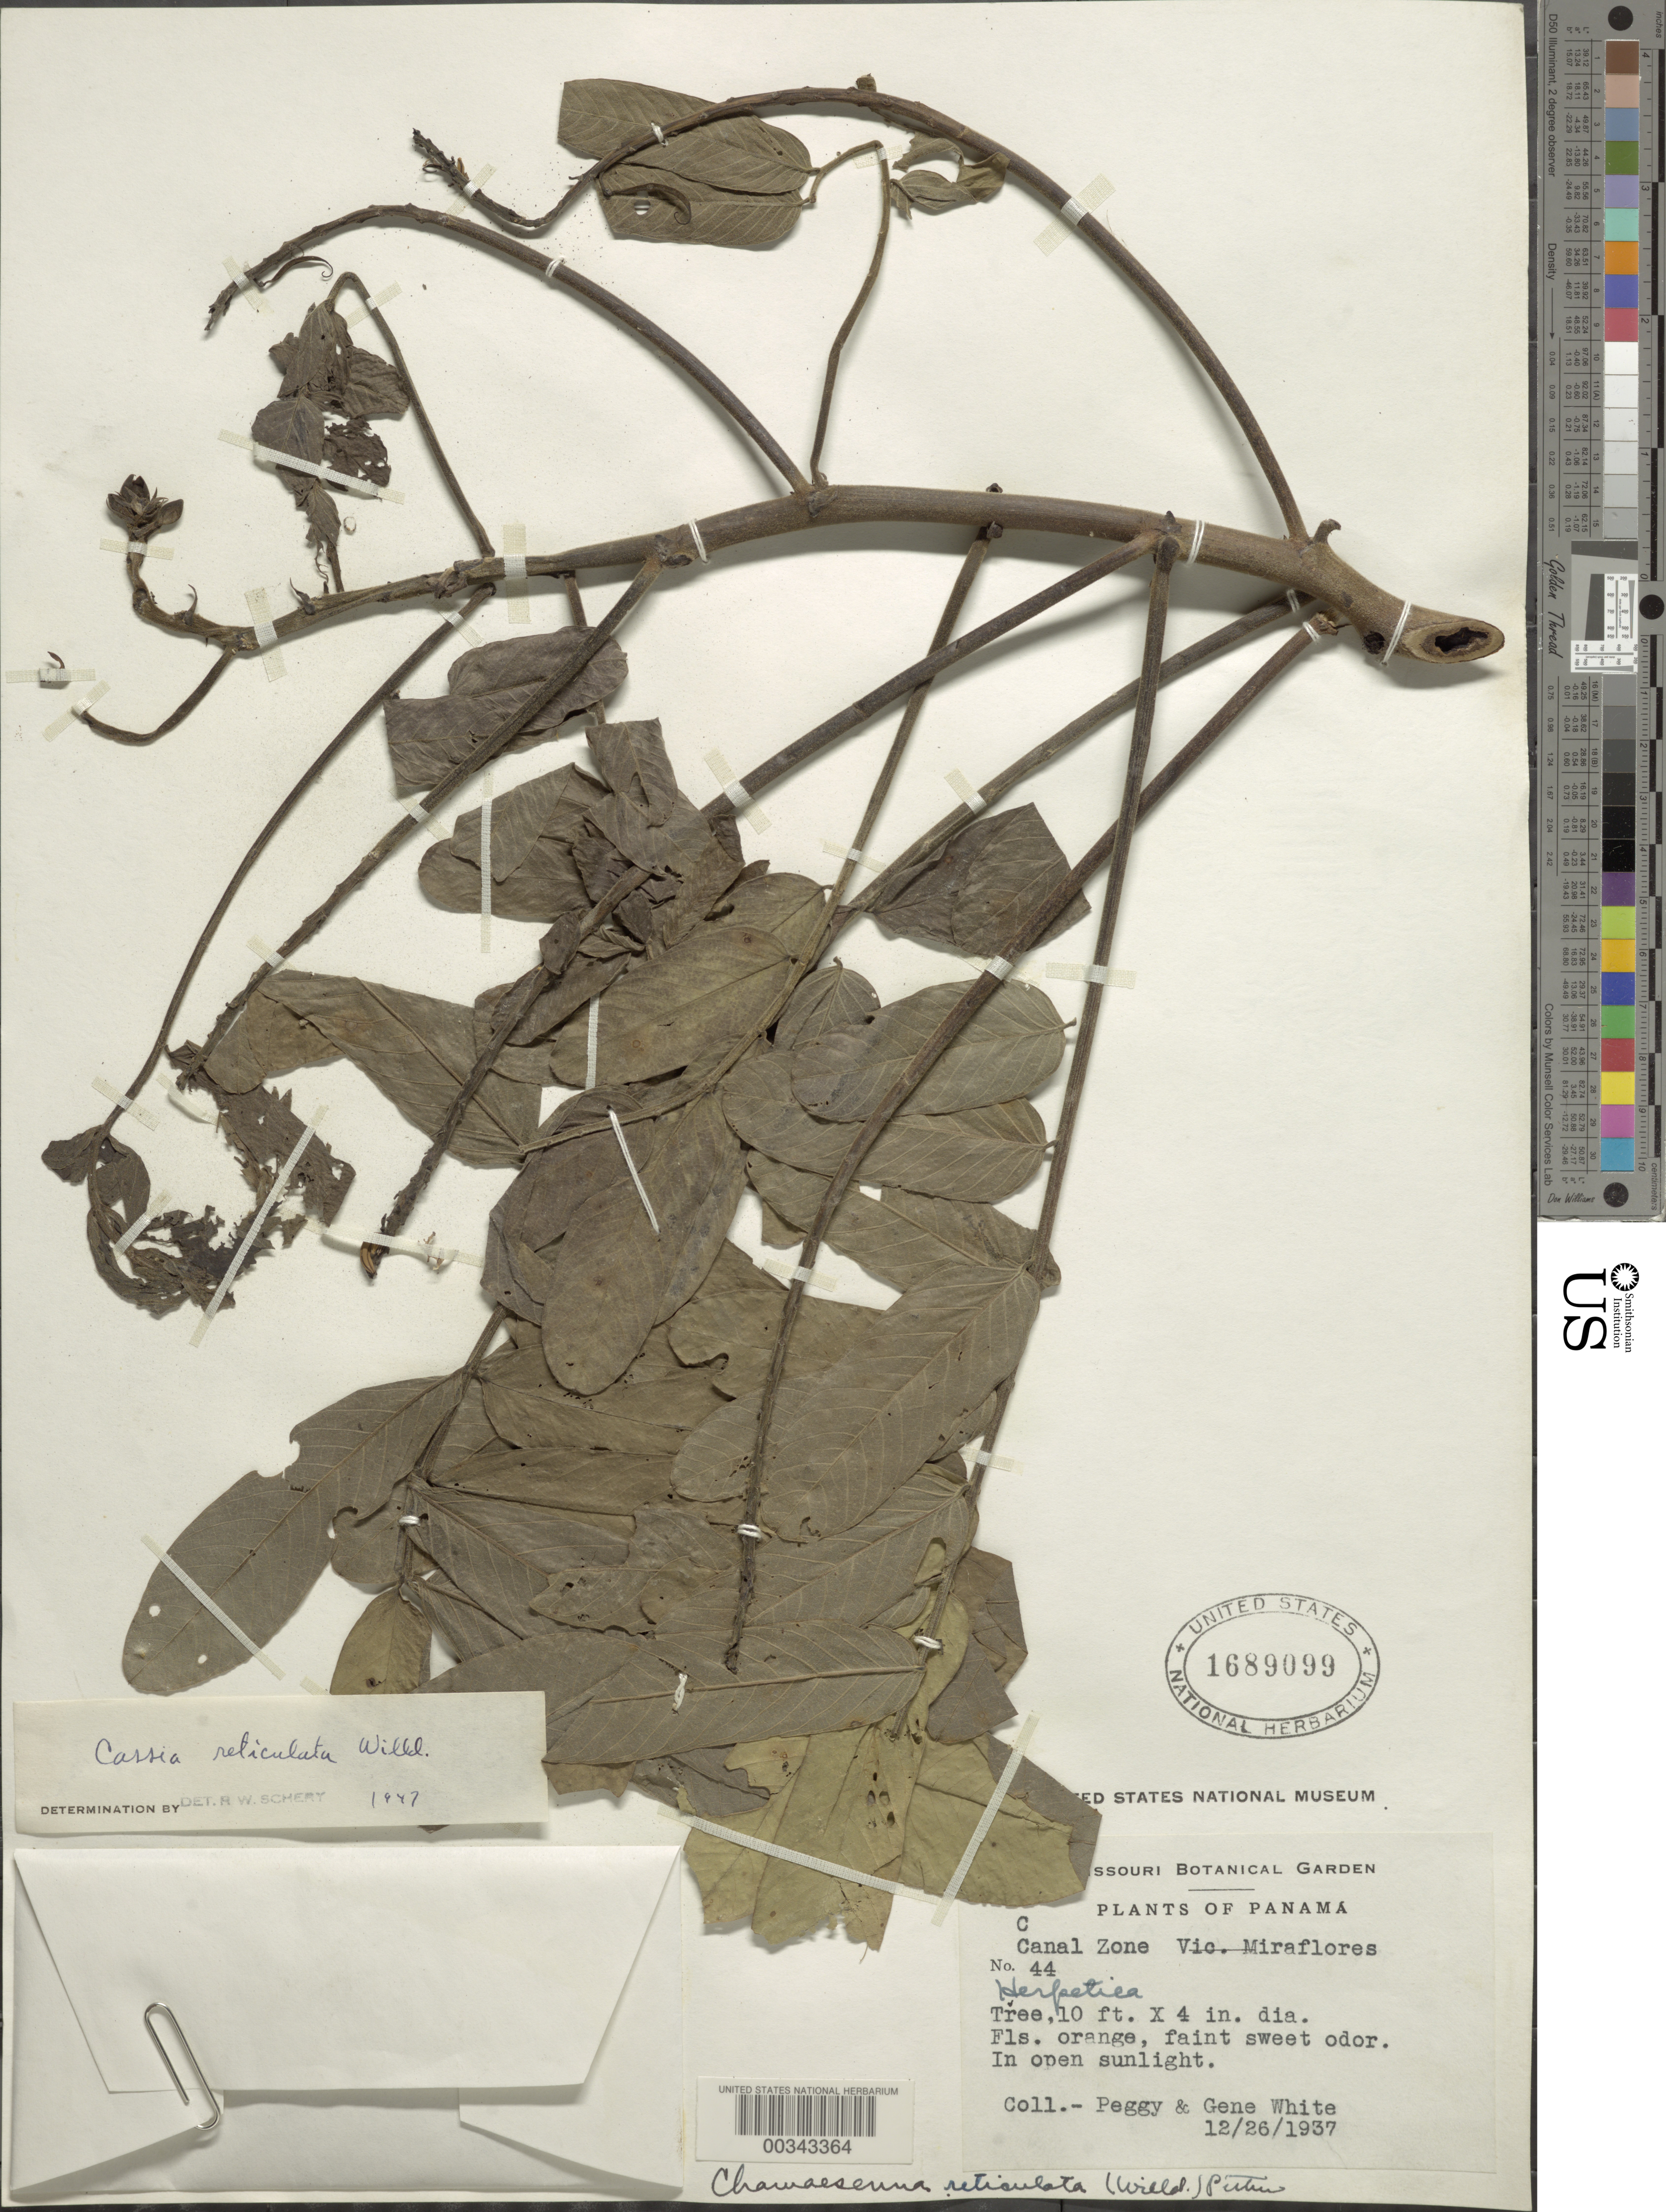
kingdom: Plantae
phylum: Tracheophyta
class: Magnoliopsida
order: Fabales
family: Fabaceae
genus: Senna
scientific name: Senna reticulata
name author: (Willd.) H.S. Irwin & Barneby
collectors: P. White & G. White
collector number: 44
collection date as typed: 26 Dec 1937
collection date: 1937-12-26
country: Panama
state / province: Panamá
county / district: Canal Zone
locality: Vicinity of Miraflores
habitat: In open sunlight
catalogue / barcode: US 1689099